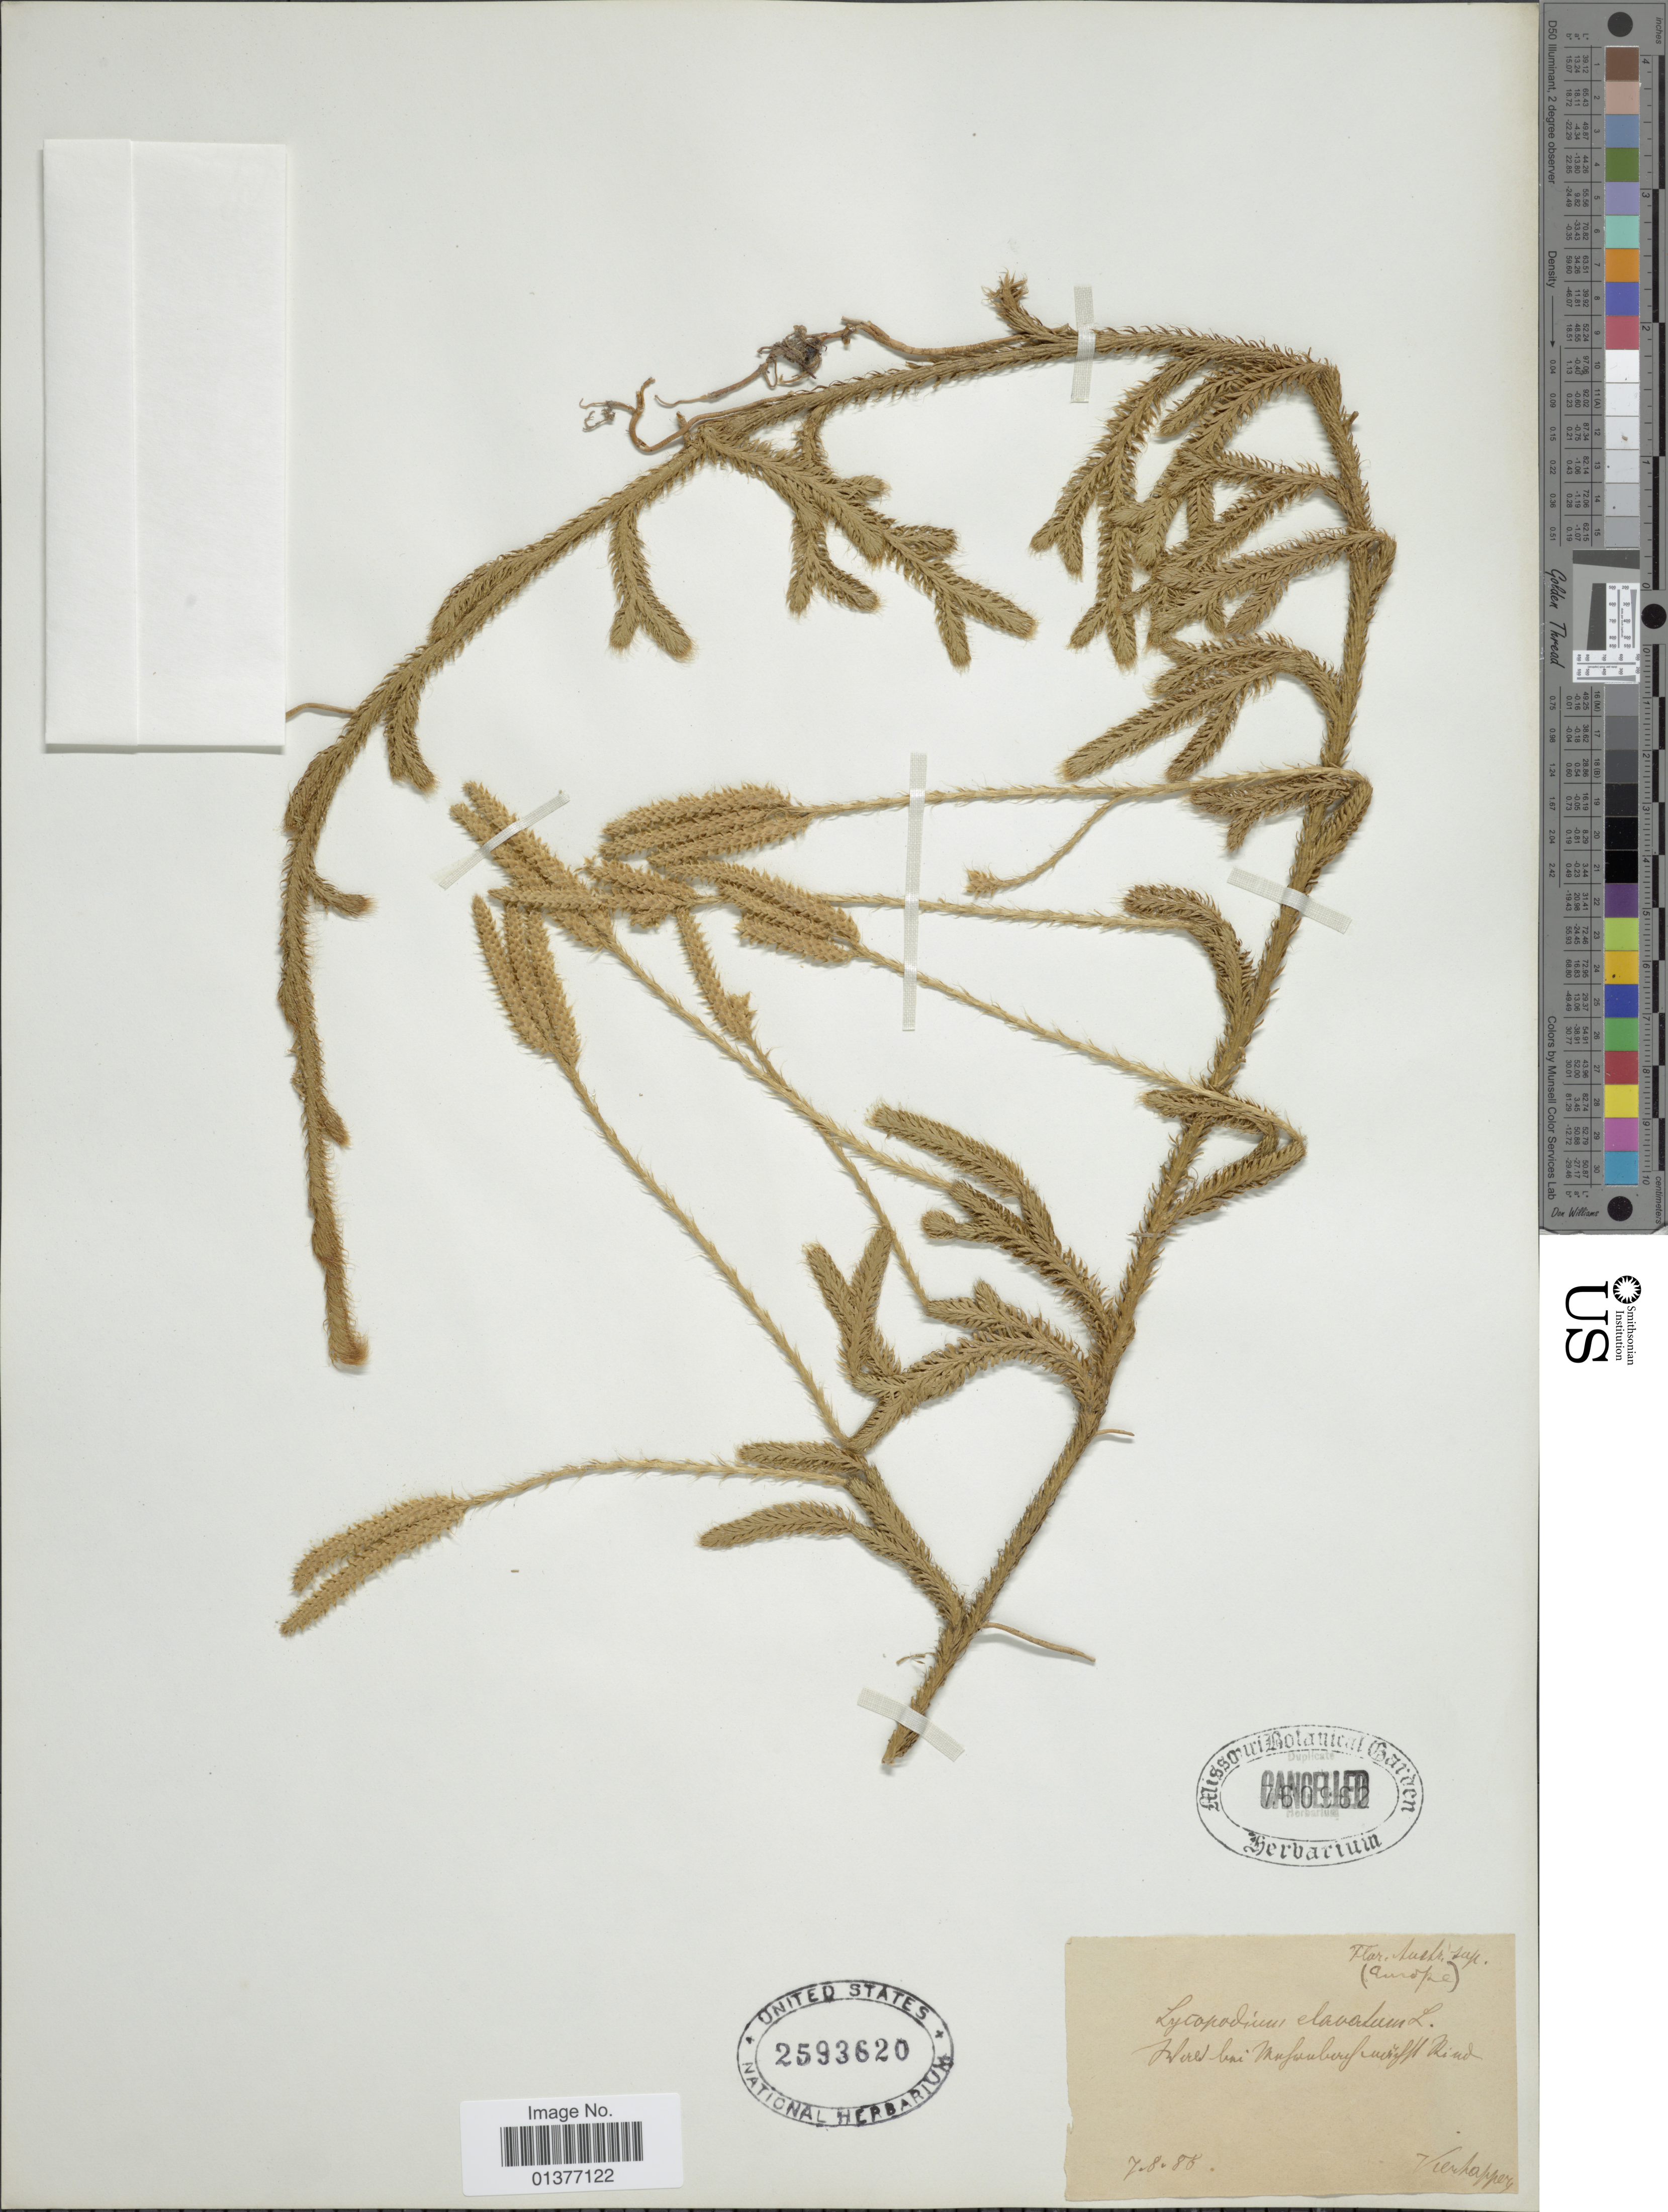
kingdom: Plantae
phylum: Tracheophyta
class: Lycopodiopsida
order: Lycopodiales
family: Lycopodiaceae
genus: Lycopodium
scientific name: Lycopodium clavatum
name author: L.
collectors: F. Vierhapper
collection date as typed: Transcribed d/m/y: 7/8/88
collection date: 1888-08-07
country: Austria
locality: Flora Aust. sup., Wald bei Mehrnbach nächst Ried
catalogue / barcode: US 2593620